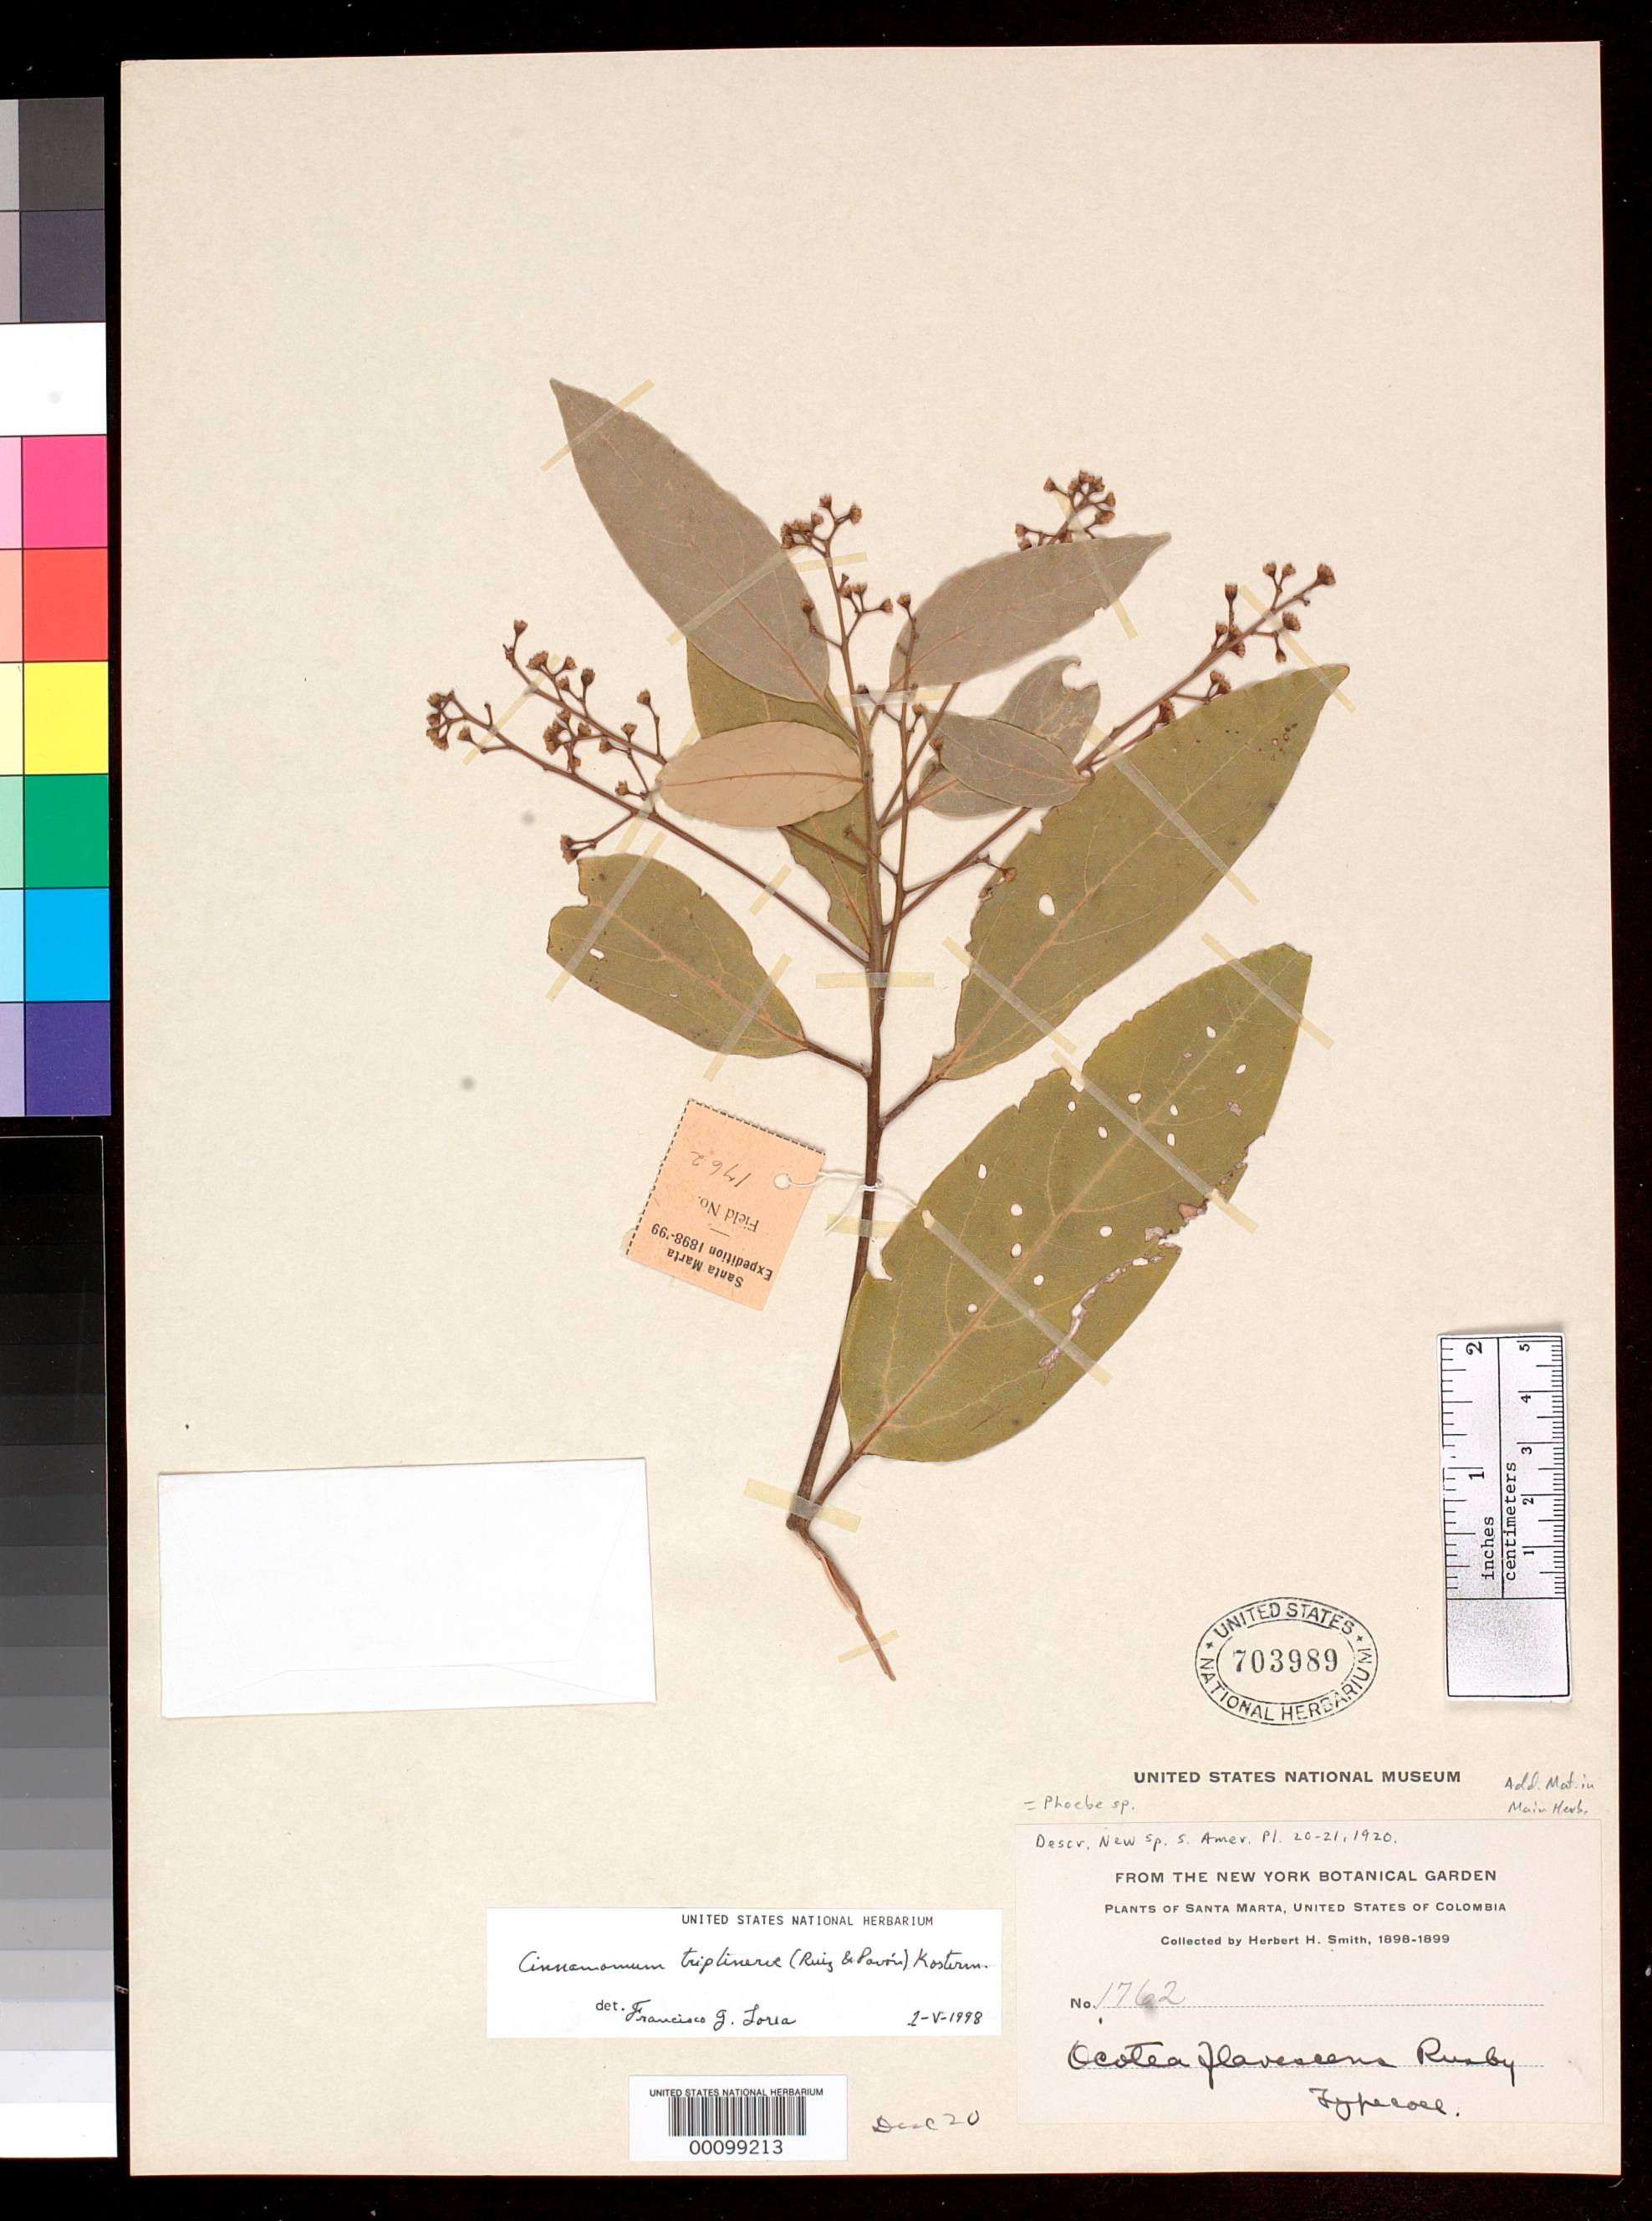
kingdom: Plantae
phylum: Tracheophyta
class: Magnoliopsida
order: Laurales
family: Lauraceae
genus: Ocotea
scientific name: Ocotea flavescens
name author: Rusby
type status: Isotype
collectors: Herbert H. Smith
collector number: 1762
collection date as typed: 25 Feb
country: Colombia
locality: Near Valparaiso.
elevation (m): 1219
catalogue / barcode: US 703989